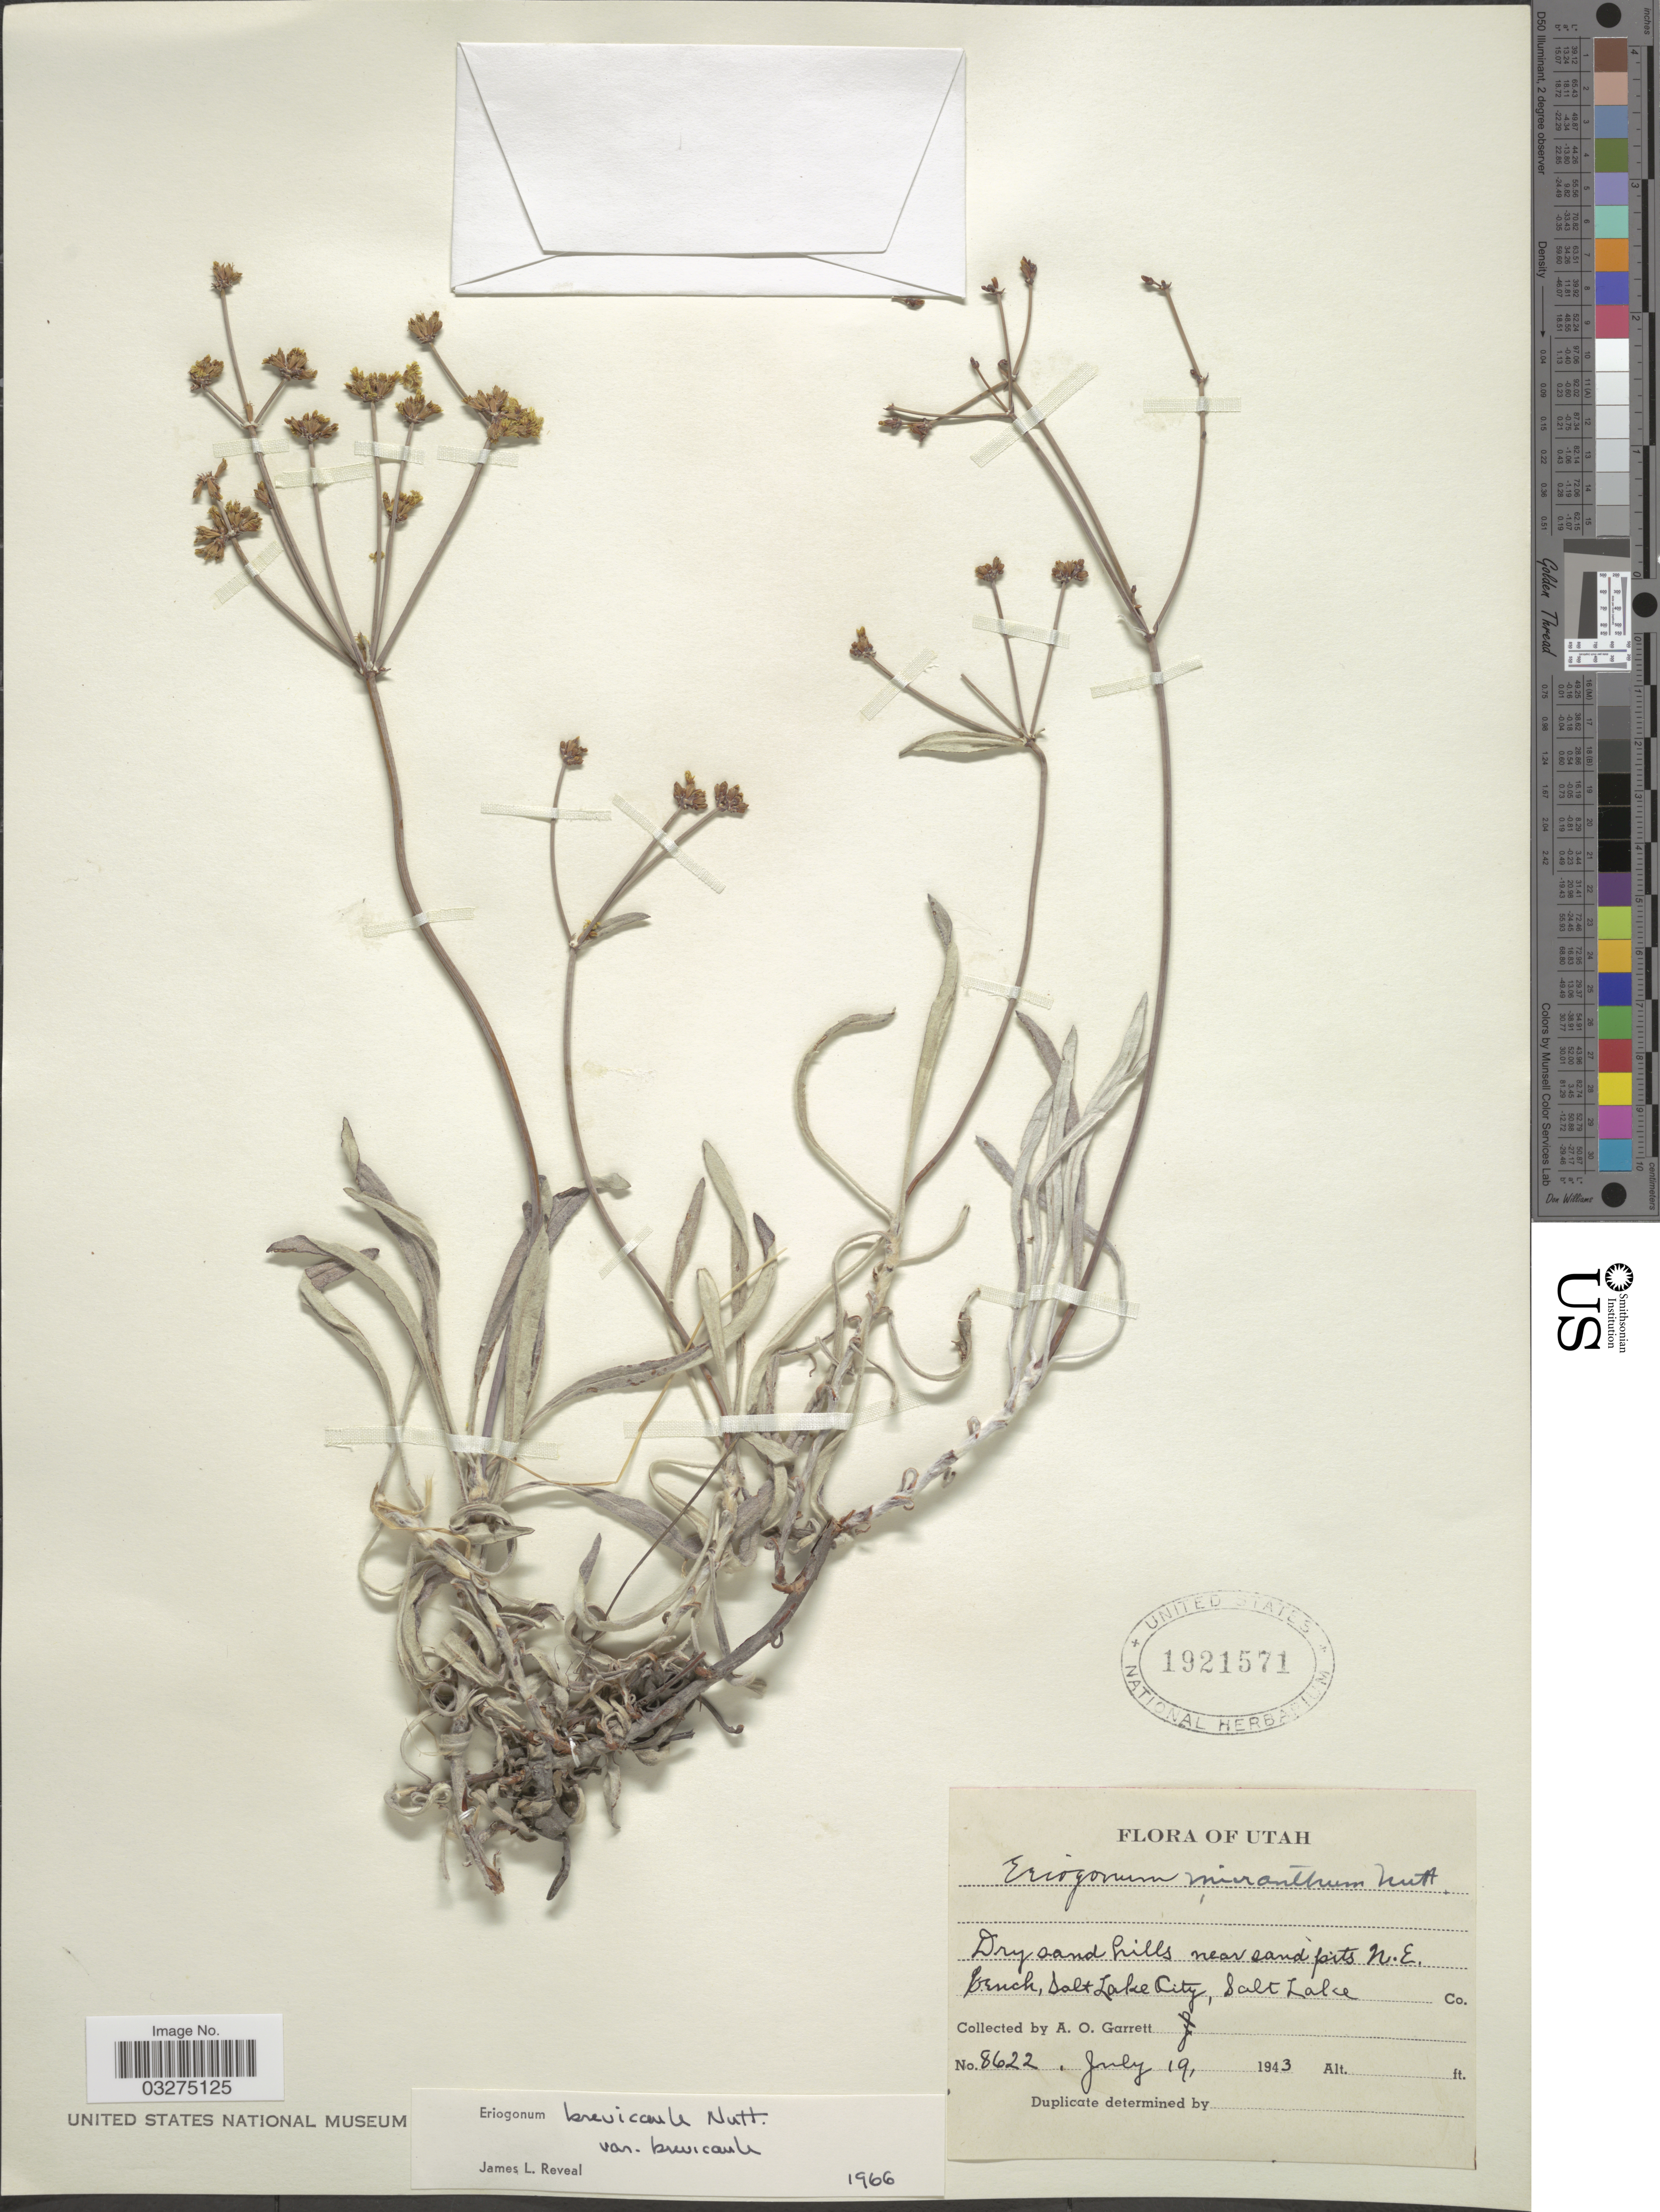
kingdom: Plantae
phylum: Tracheophyta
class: Magnoliopsida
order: Caryophyllales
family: Polygonaceae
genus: Eriogonum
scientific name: Eriogonum brevicaule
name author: Nutt.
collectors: A. O. Garrett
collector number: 8622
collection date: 1943-07-19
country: United States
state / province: Utah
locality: Dry sand hills near sand pits N.E. bench, Salt Lake City, Salt Lake Co.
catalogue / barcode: US 1921571